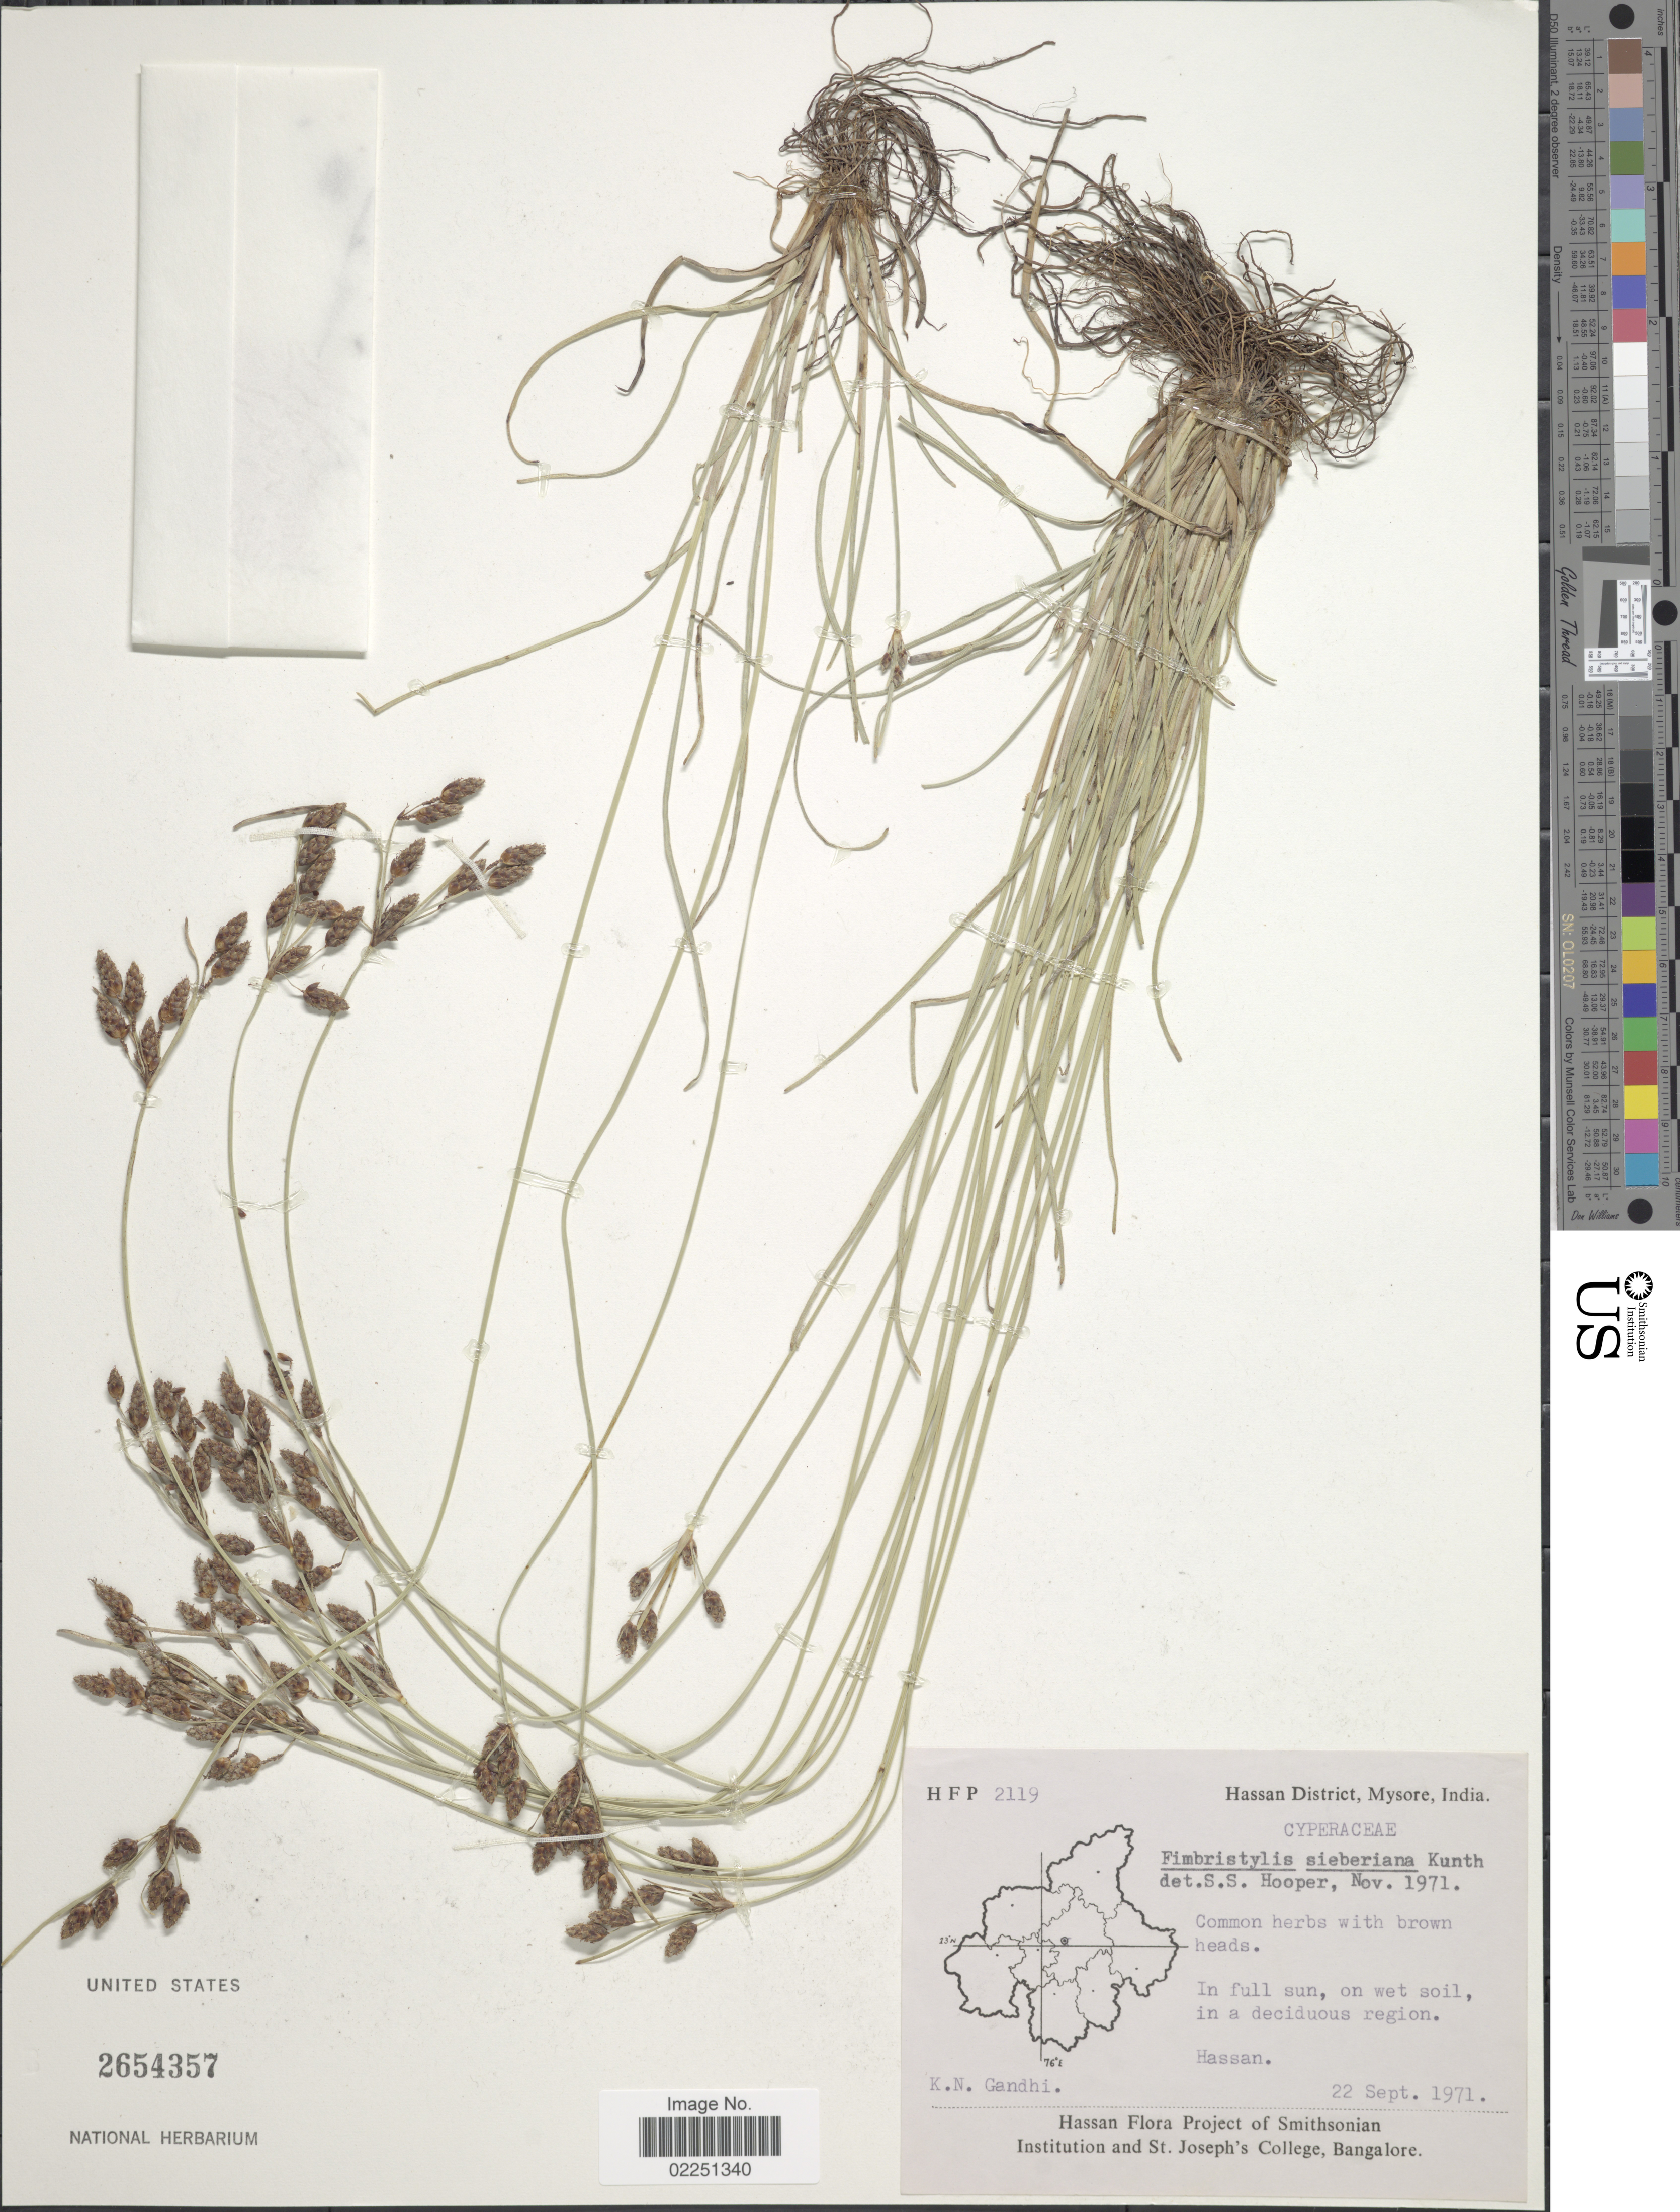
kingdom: Plantae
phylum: Tracheophyta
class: Liliopsida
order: Poales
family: Cyperaceae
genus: Fimbristylis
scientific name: Fimbristylis ferruginea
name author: (L.) Vahl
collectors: K. N. Gandhi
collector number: HFP2119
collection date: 1971-09-22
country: India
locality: Hassan District, Mysore. Hassan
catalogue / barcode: US 2654357